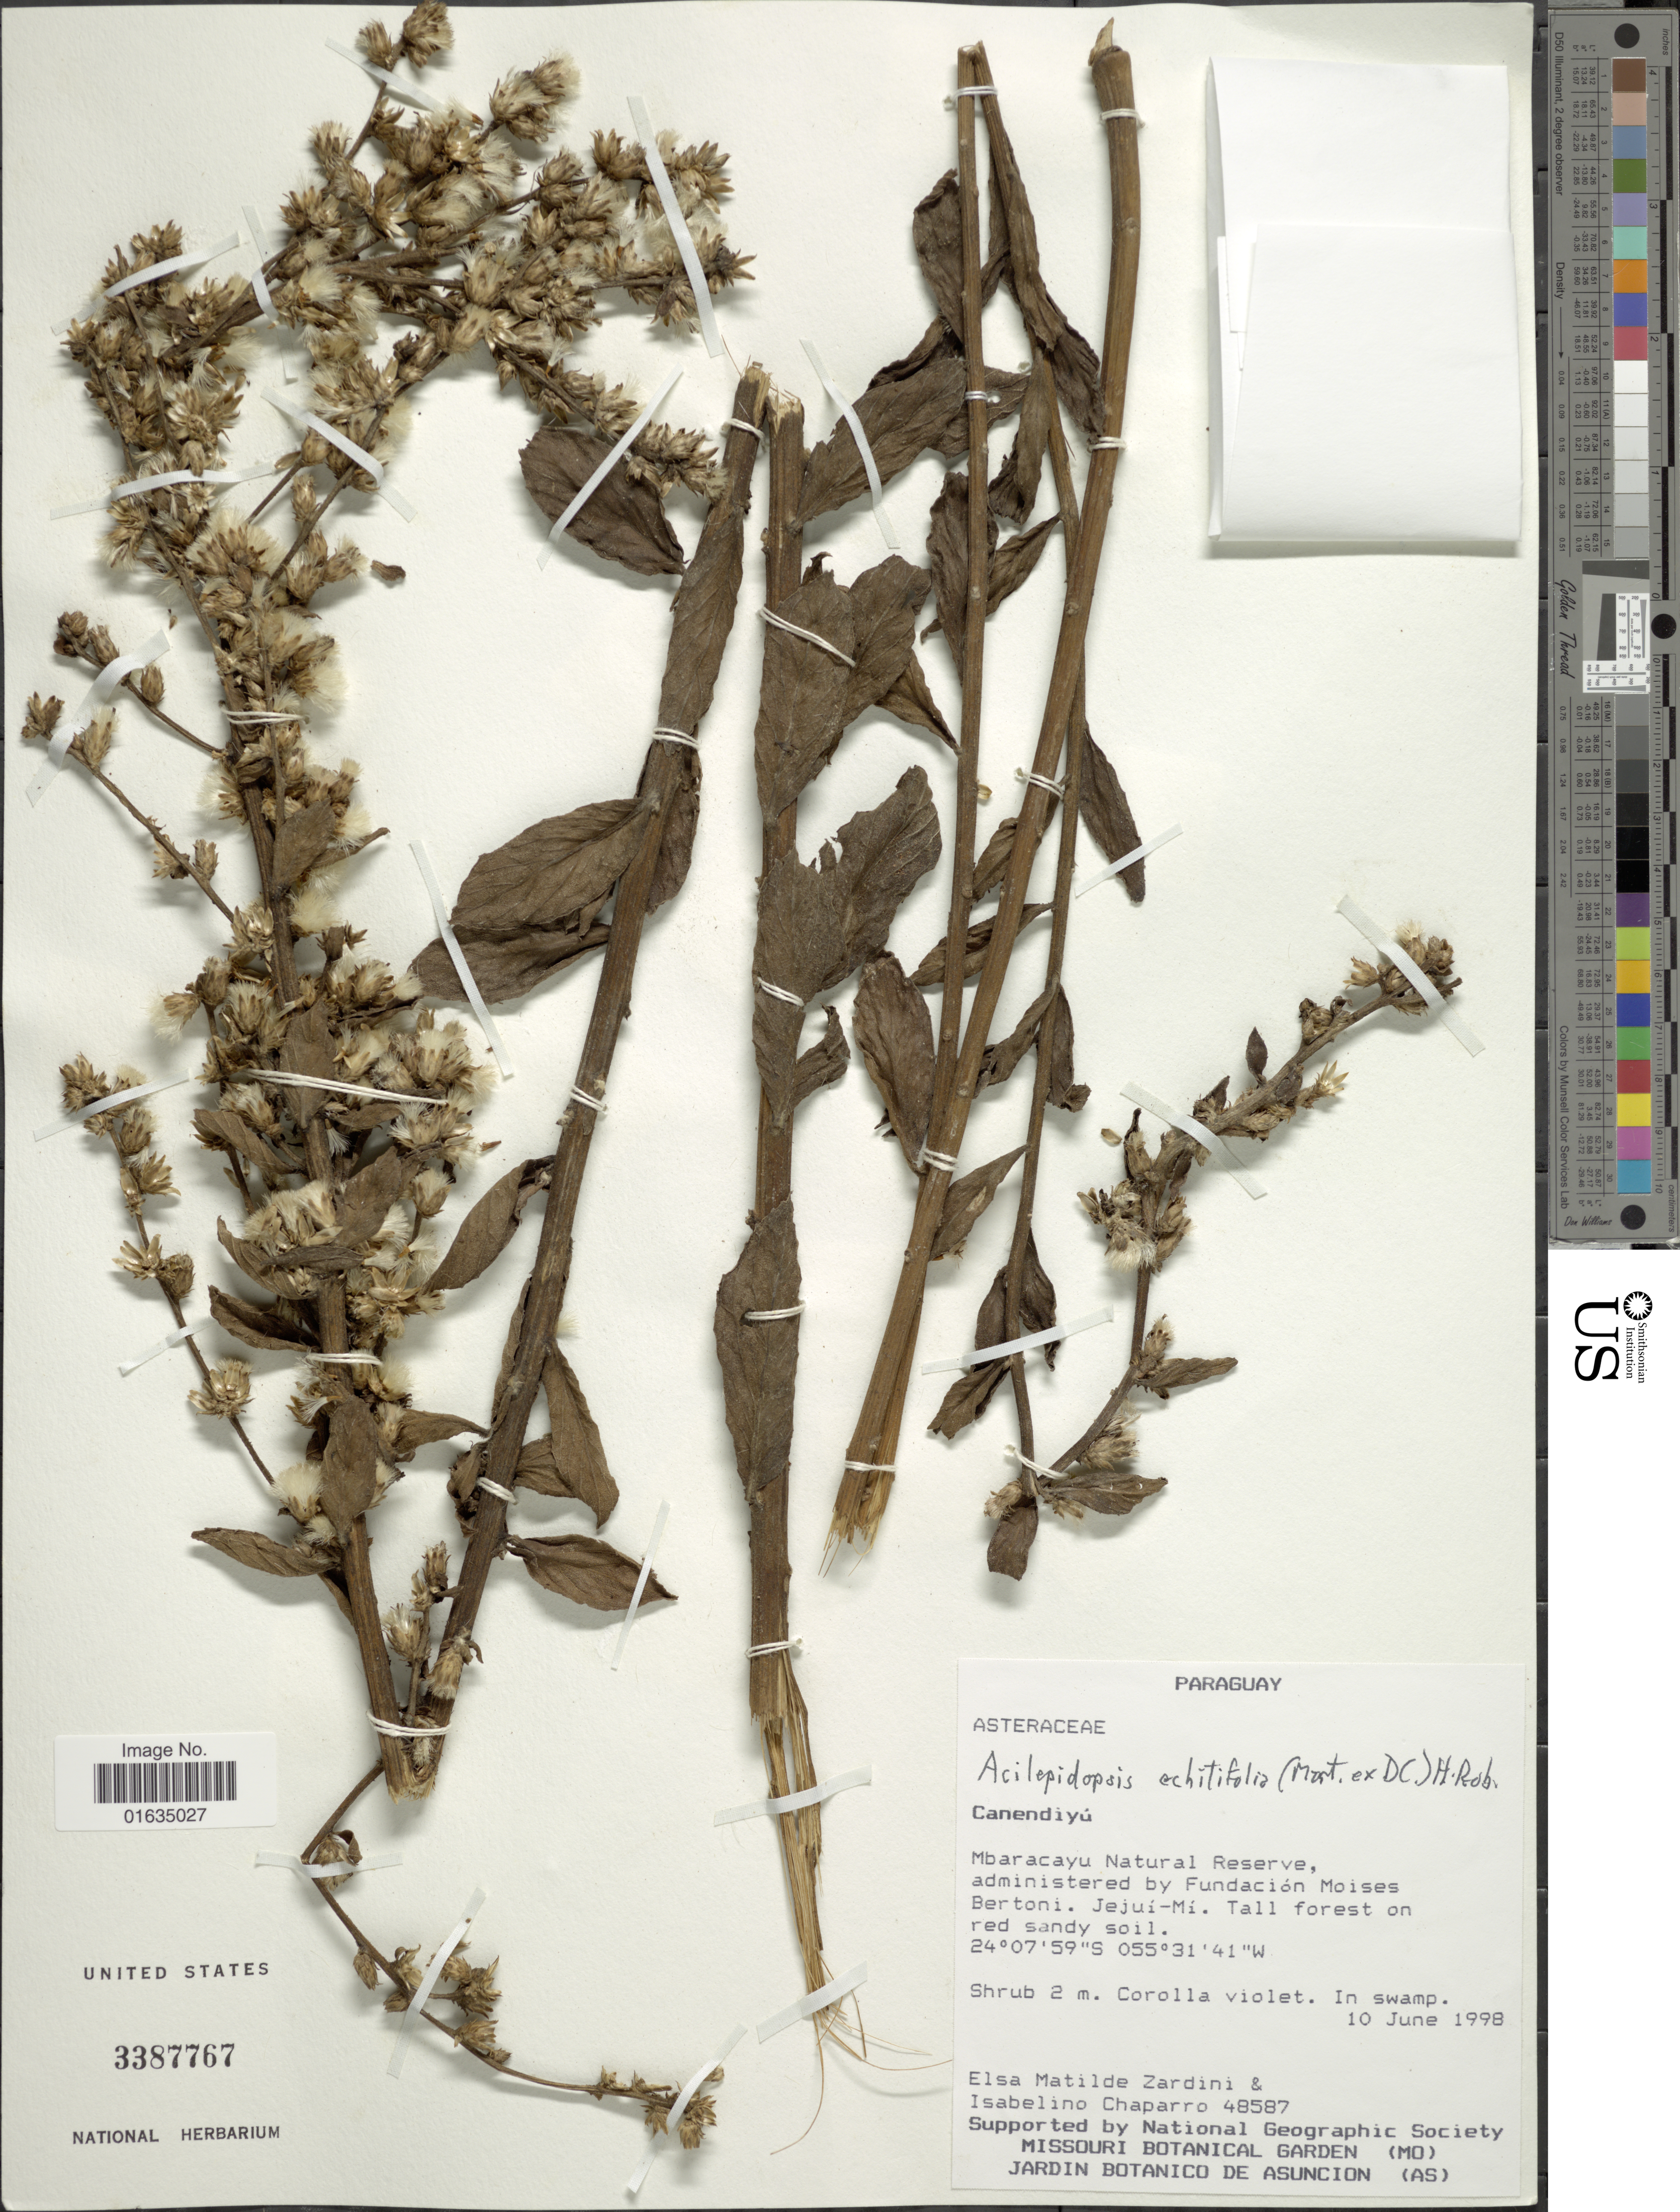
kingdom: Plantae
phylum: Tracheophyta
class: Magnoliopsida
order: Asterales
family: Asteraceae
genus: Acilepidopsis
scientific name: Acilepidopsis echitifolia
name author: (Mart. ex DC.) H. Rob.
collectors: E. M. Zardini & I. Chaparro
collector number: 48587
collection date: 1998-06-10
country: Paraguay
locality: Canendiyu, Mbaracayu Natural Reserve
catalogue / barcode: US 3387767